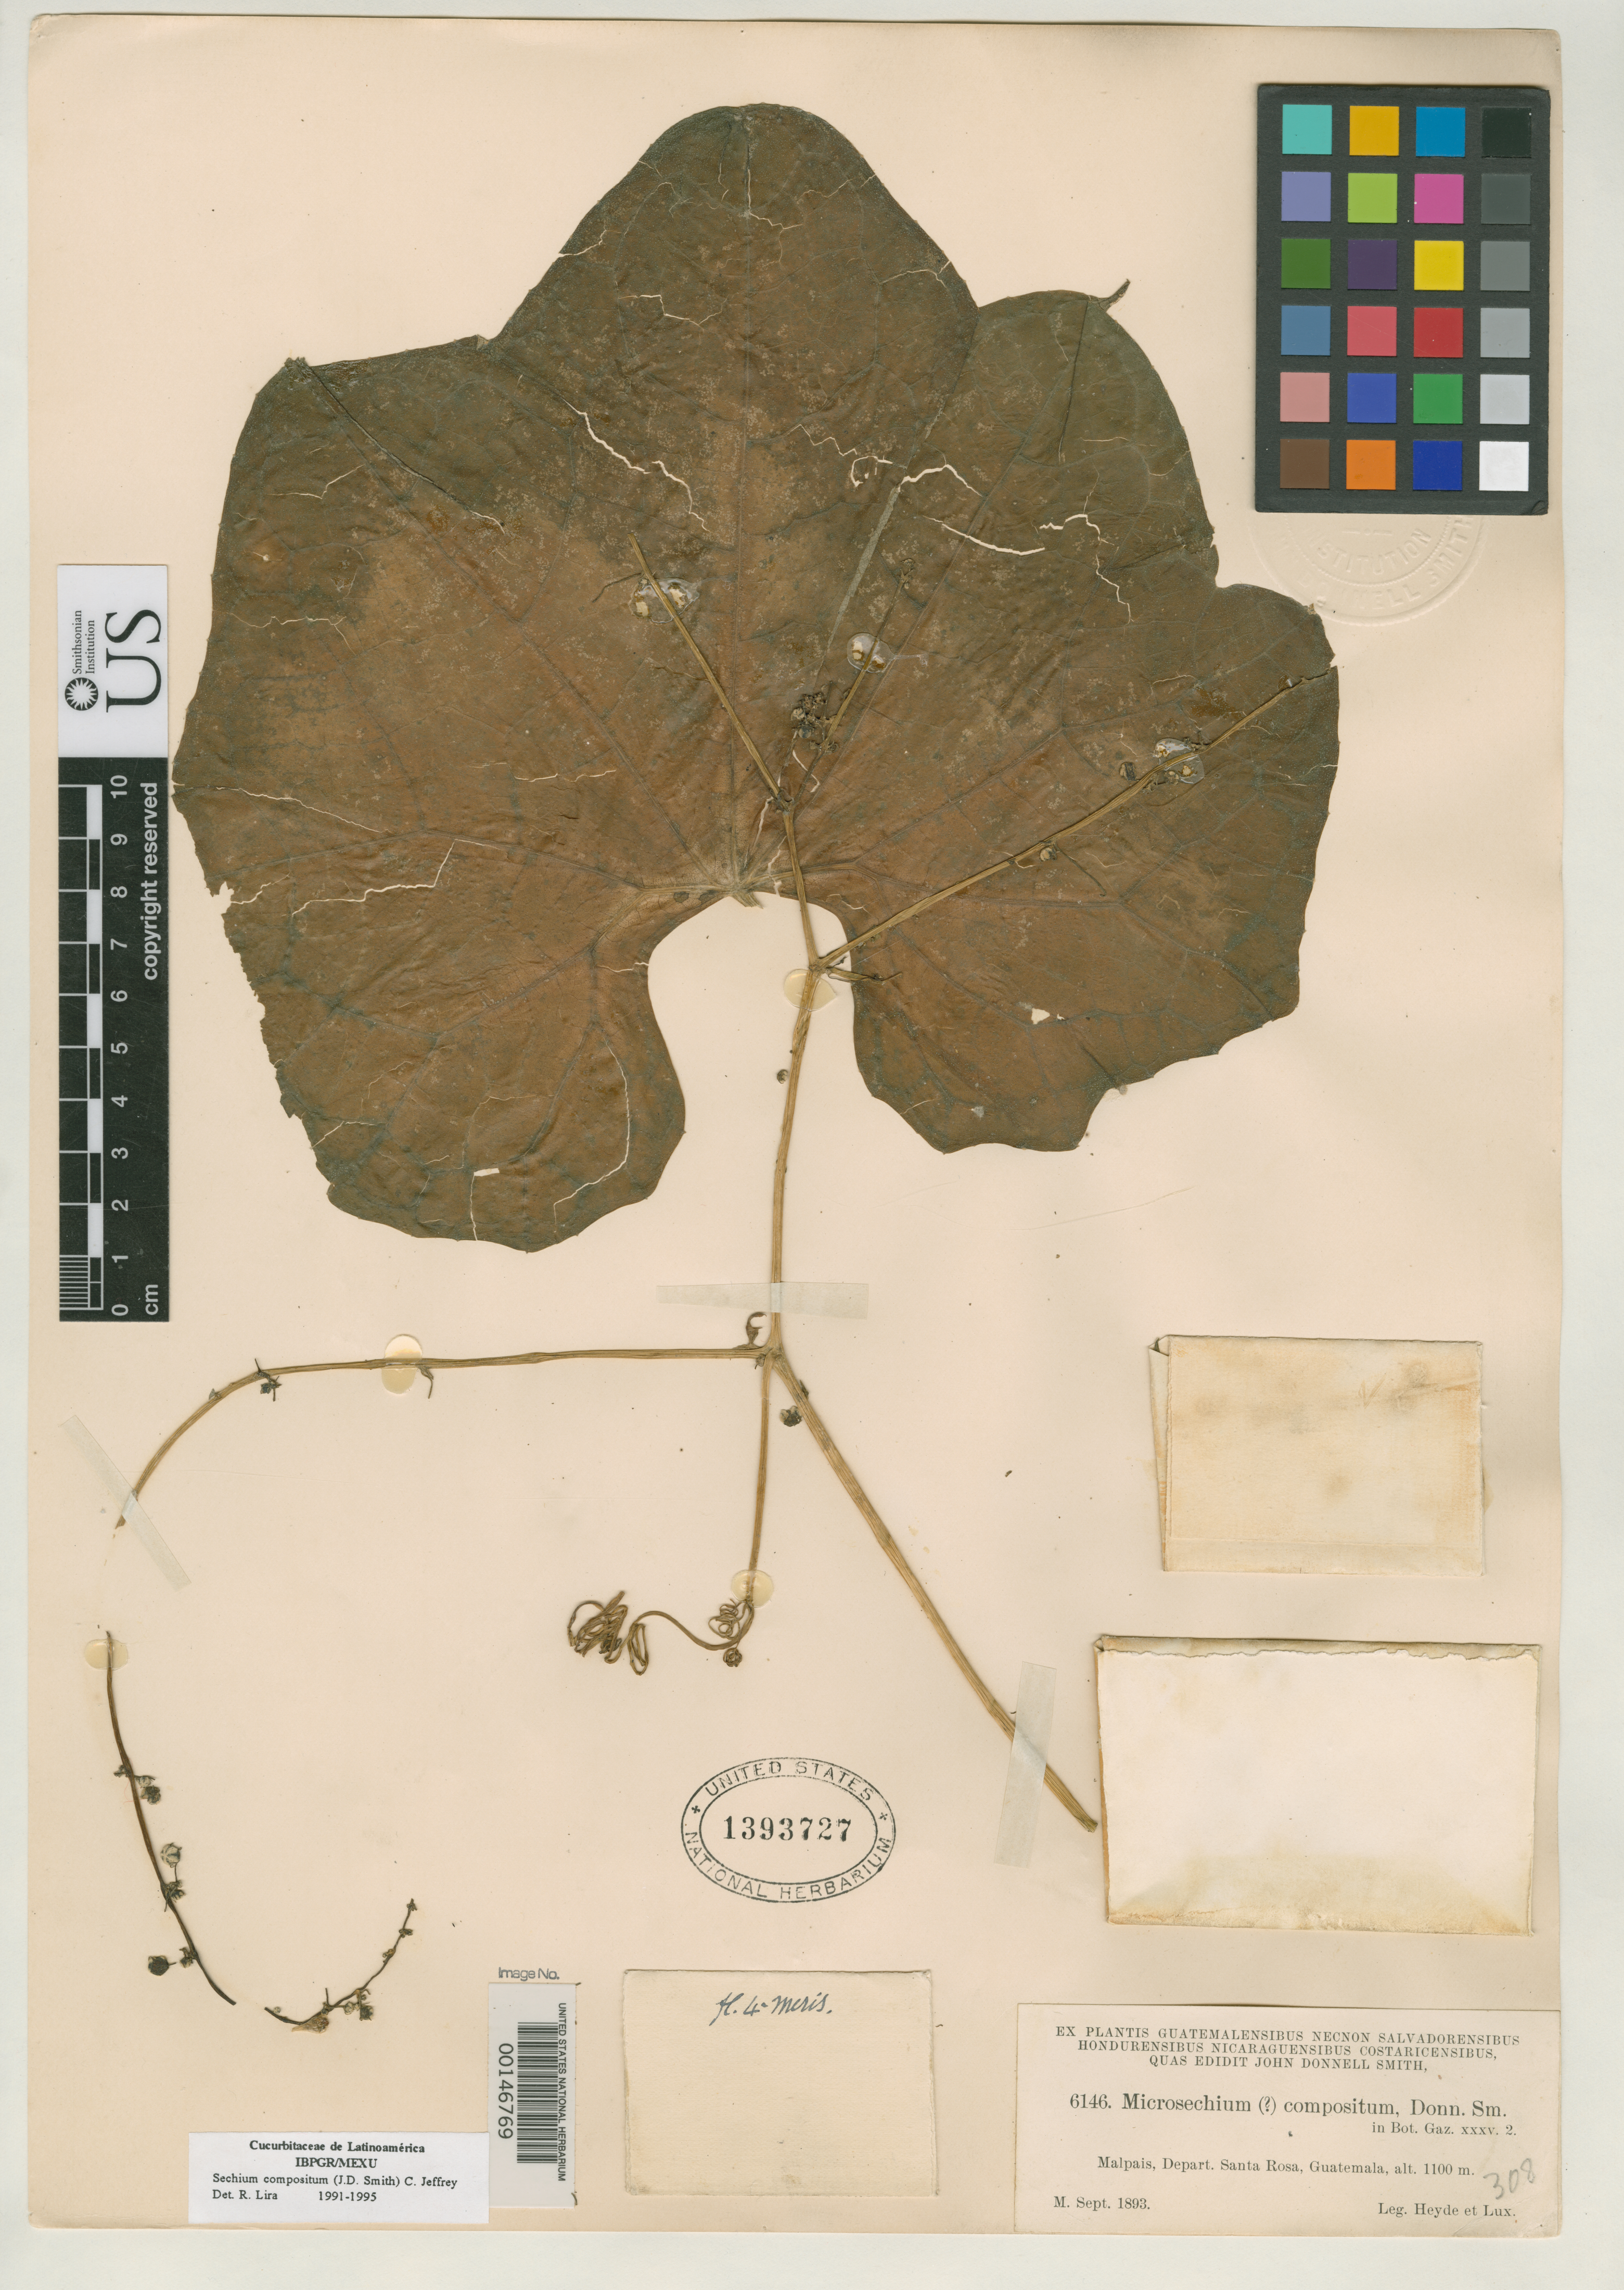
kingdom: Plantae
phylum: Tracheophyta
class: Magnoliopsida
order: Cucurbitales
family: Cucurbitaceae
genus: Microsechium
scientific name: Microsechium compositum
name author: Donn. Sm.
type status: Type Collection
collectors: E. T. Heyde & E. Lux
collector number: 6146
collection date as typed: Sep 1893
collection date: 1893-09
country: Guatemala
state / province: Santa Rosa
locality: Malpais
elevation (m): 1100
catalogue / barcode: US 1393727